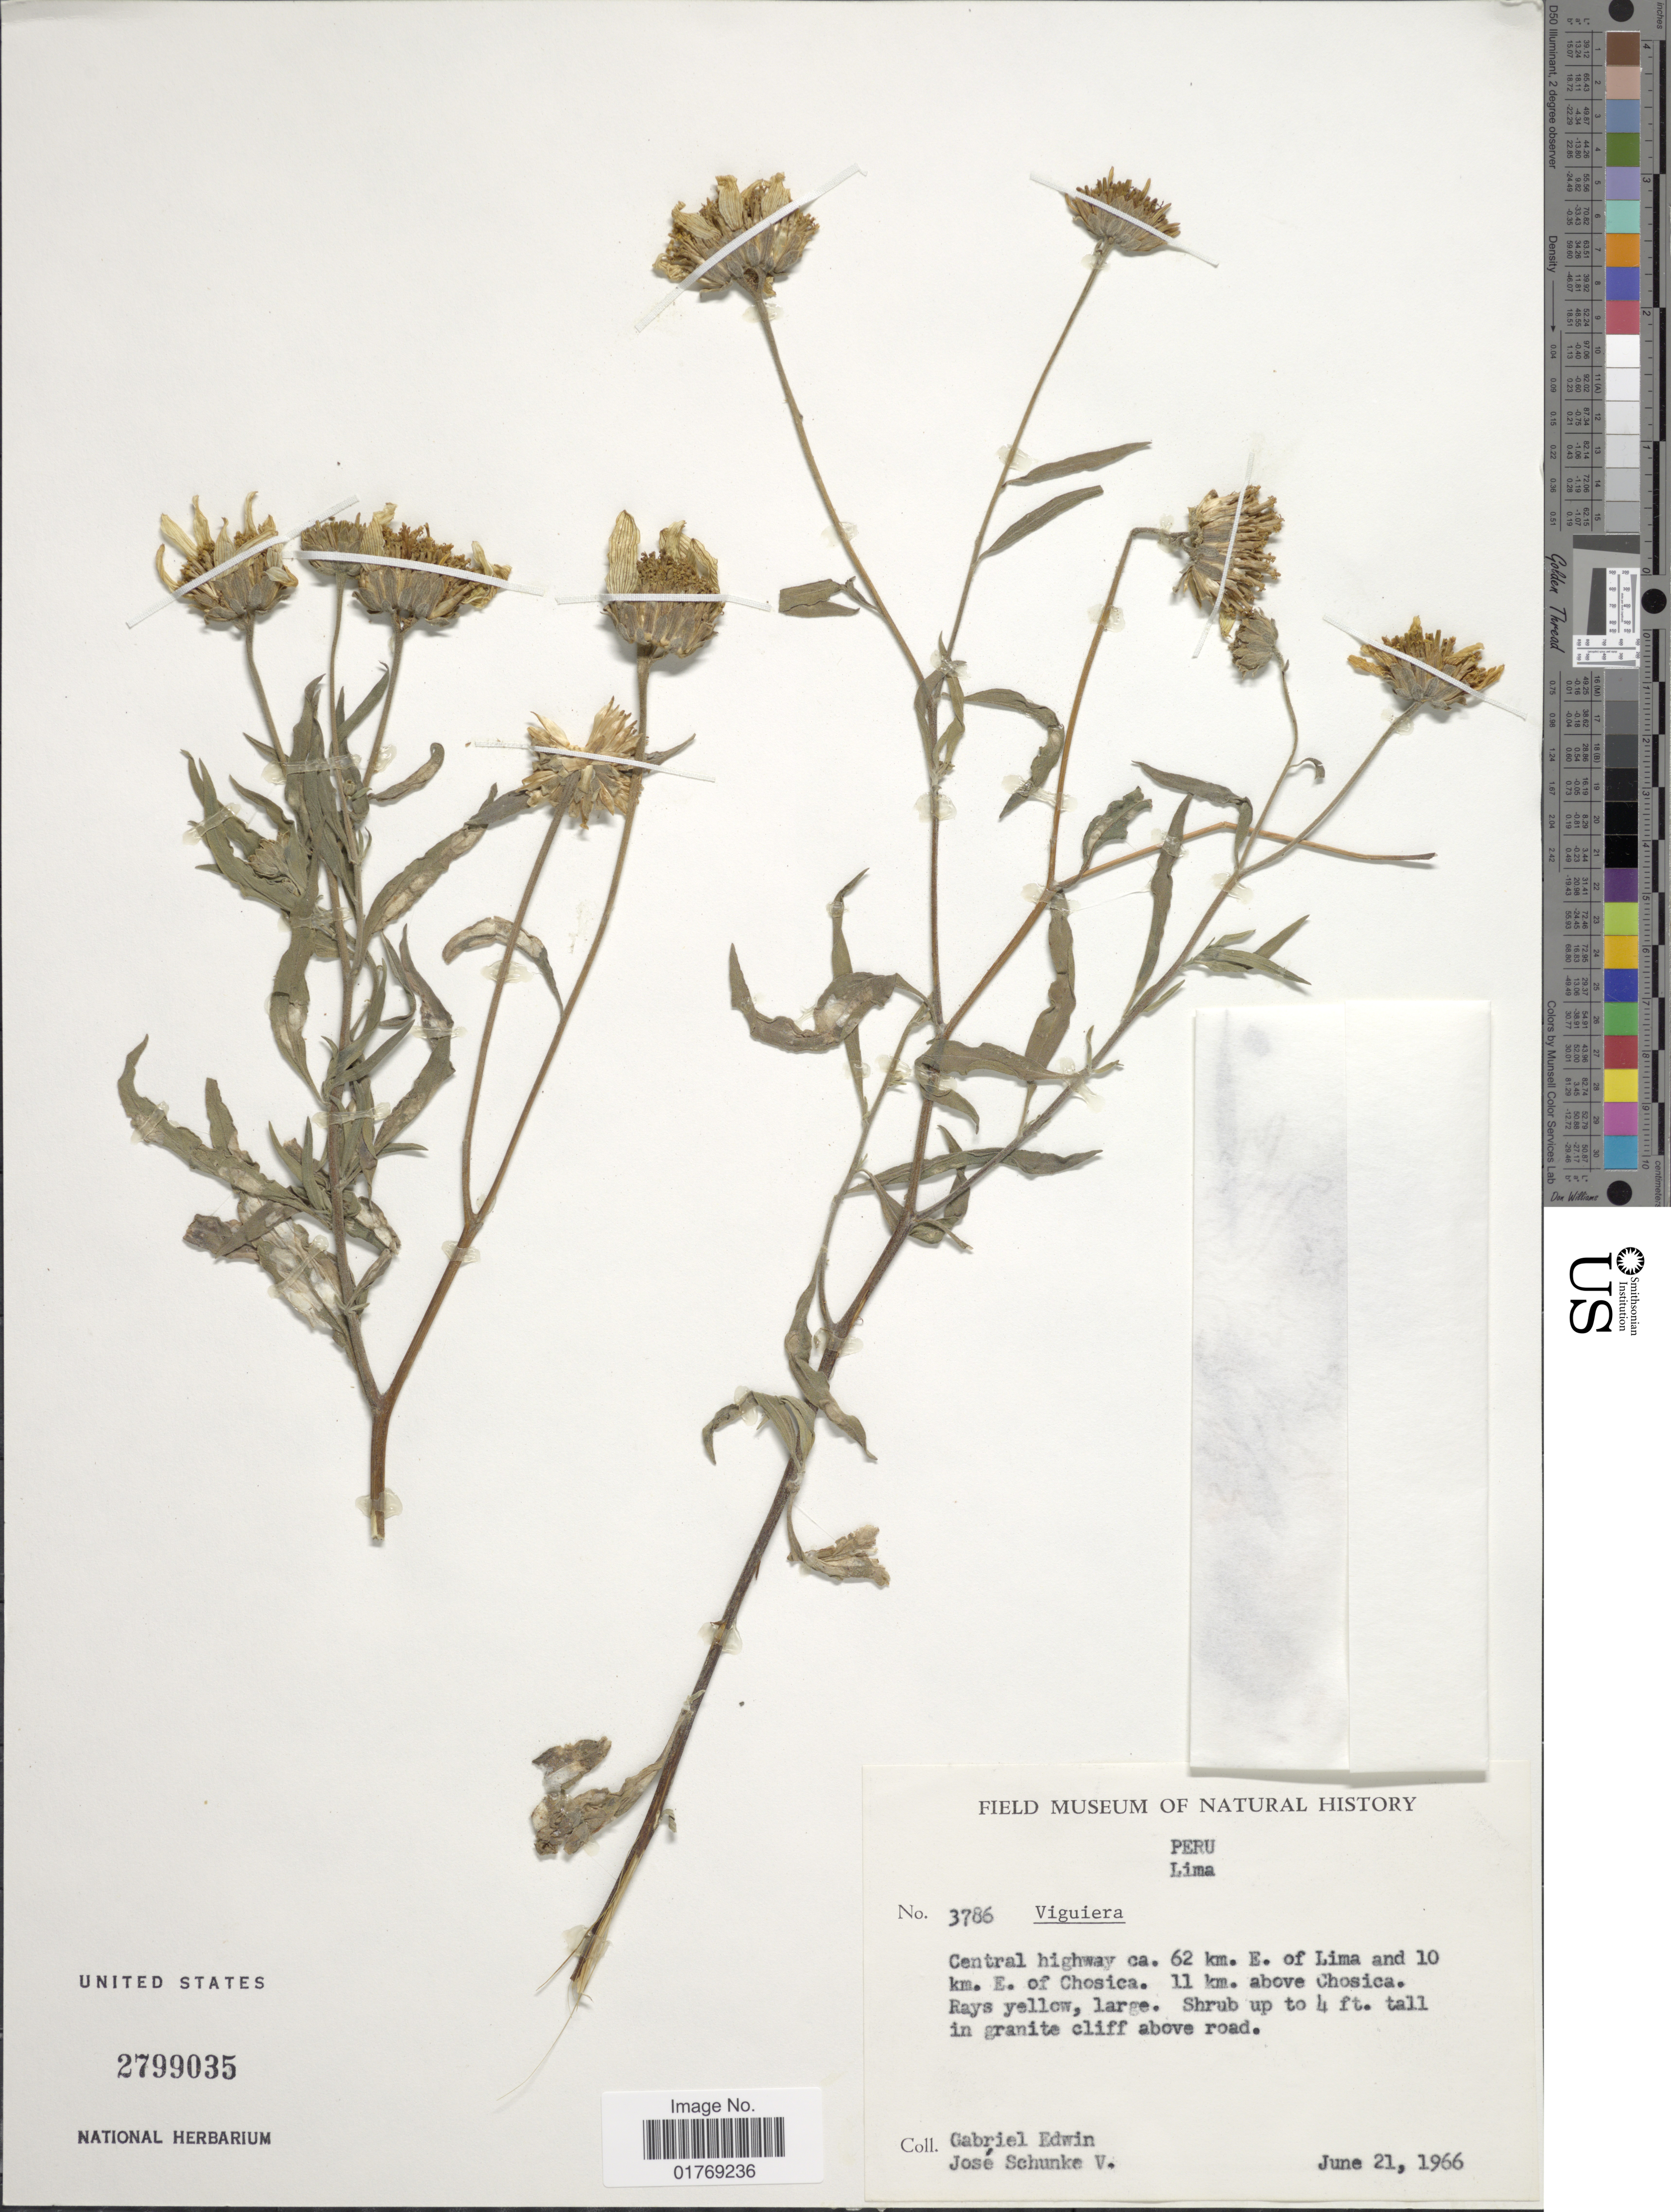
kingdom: Plantae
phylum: Tracheophyta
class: Magnoliopsida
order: Asterales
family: Asteraceae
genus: Viguiera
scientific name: Viguiera sp.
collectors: G. Edwin & J. Schunke Vigo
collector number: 3786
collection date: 1966-06-21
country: Peru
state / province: Lima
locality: Central highway ca. 62 km. E. of Lima and 10 km. E. of Chosica. 11 km. above Chosica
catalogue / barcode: US 2799035